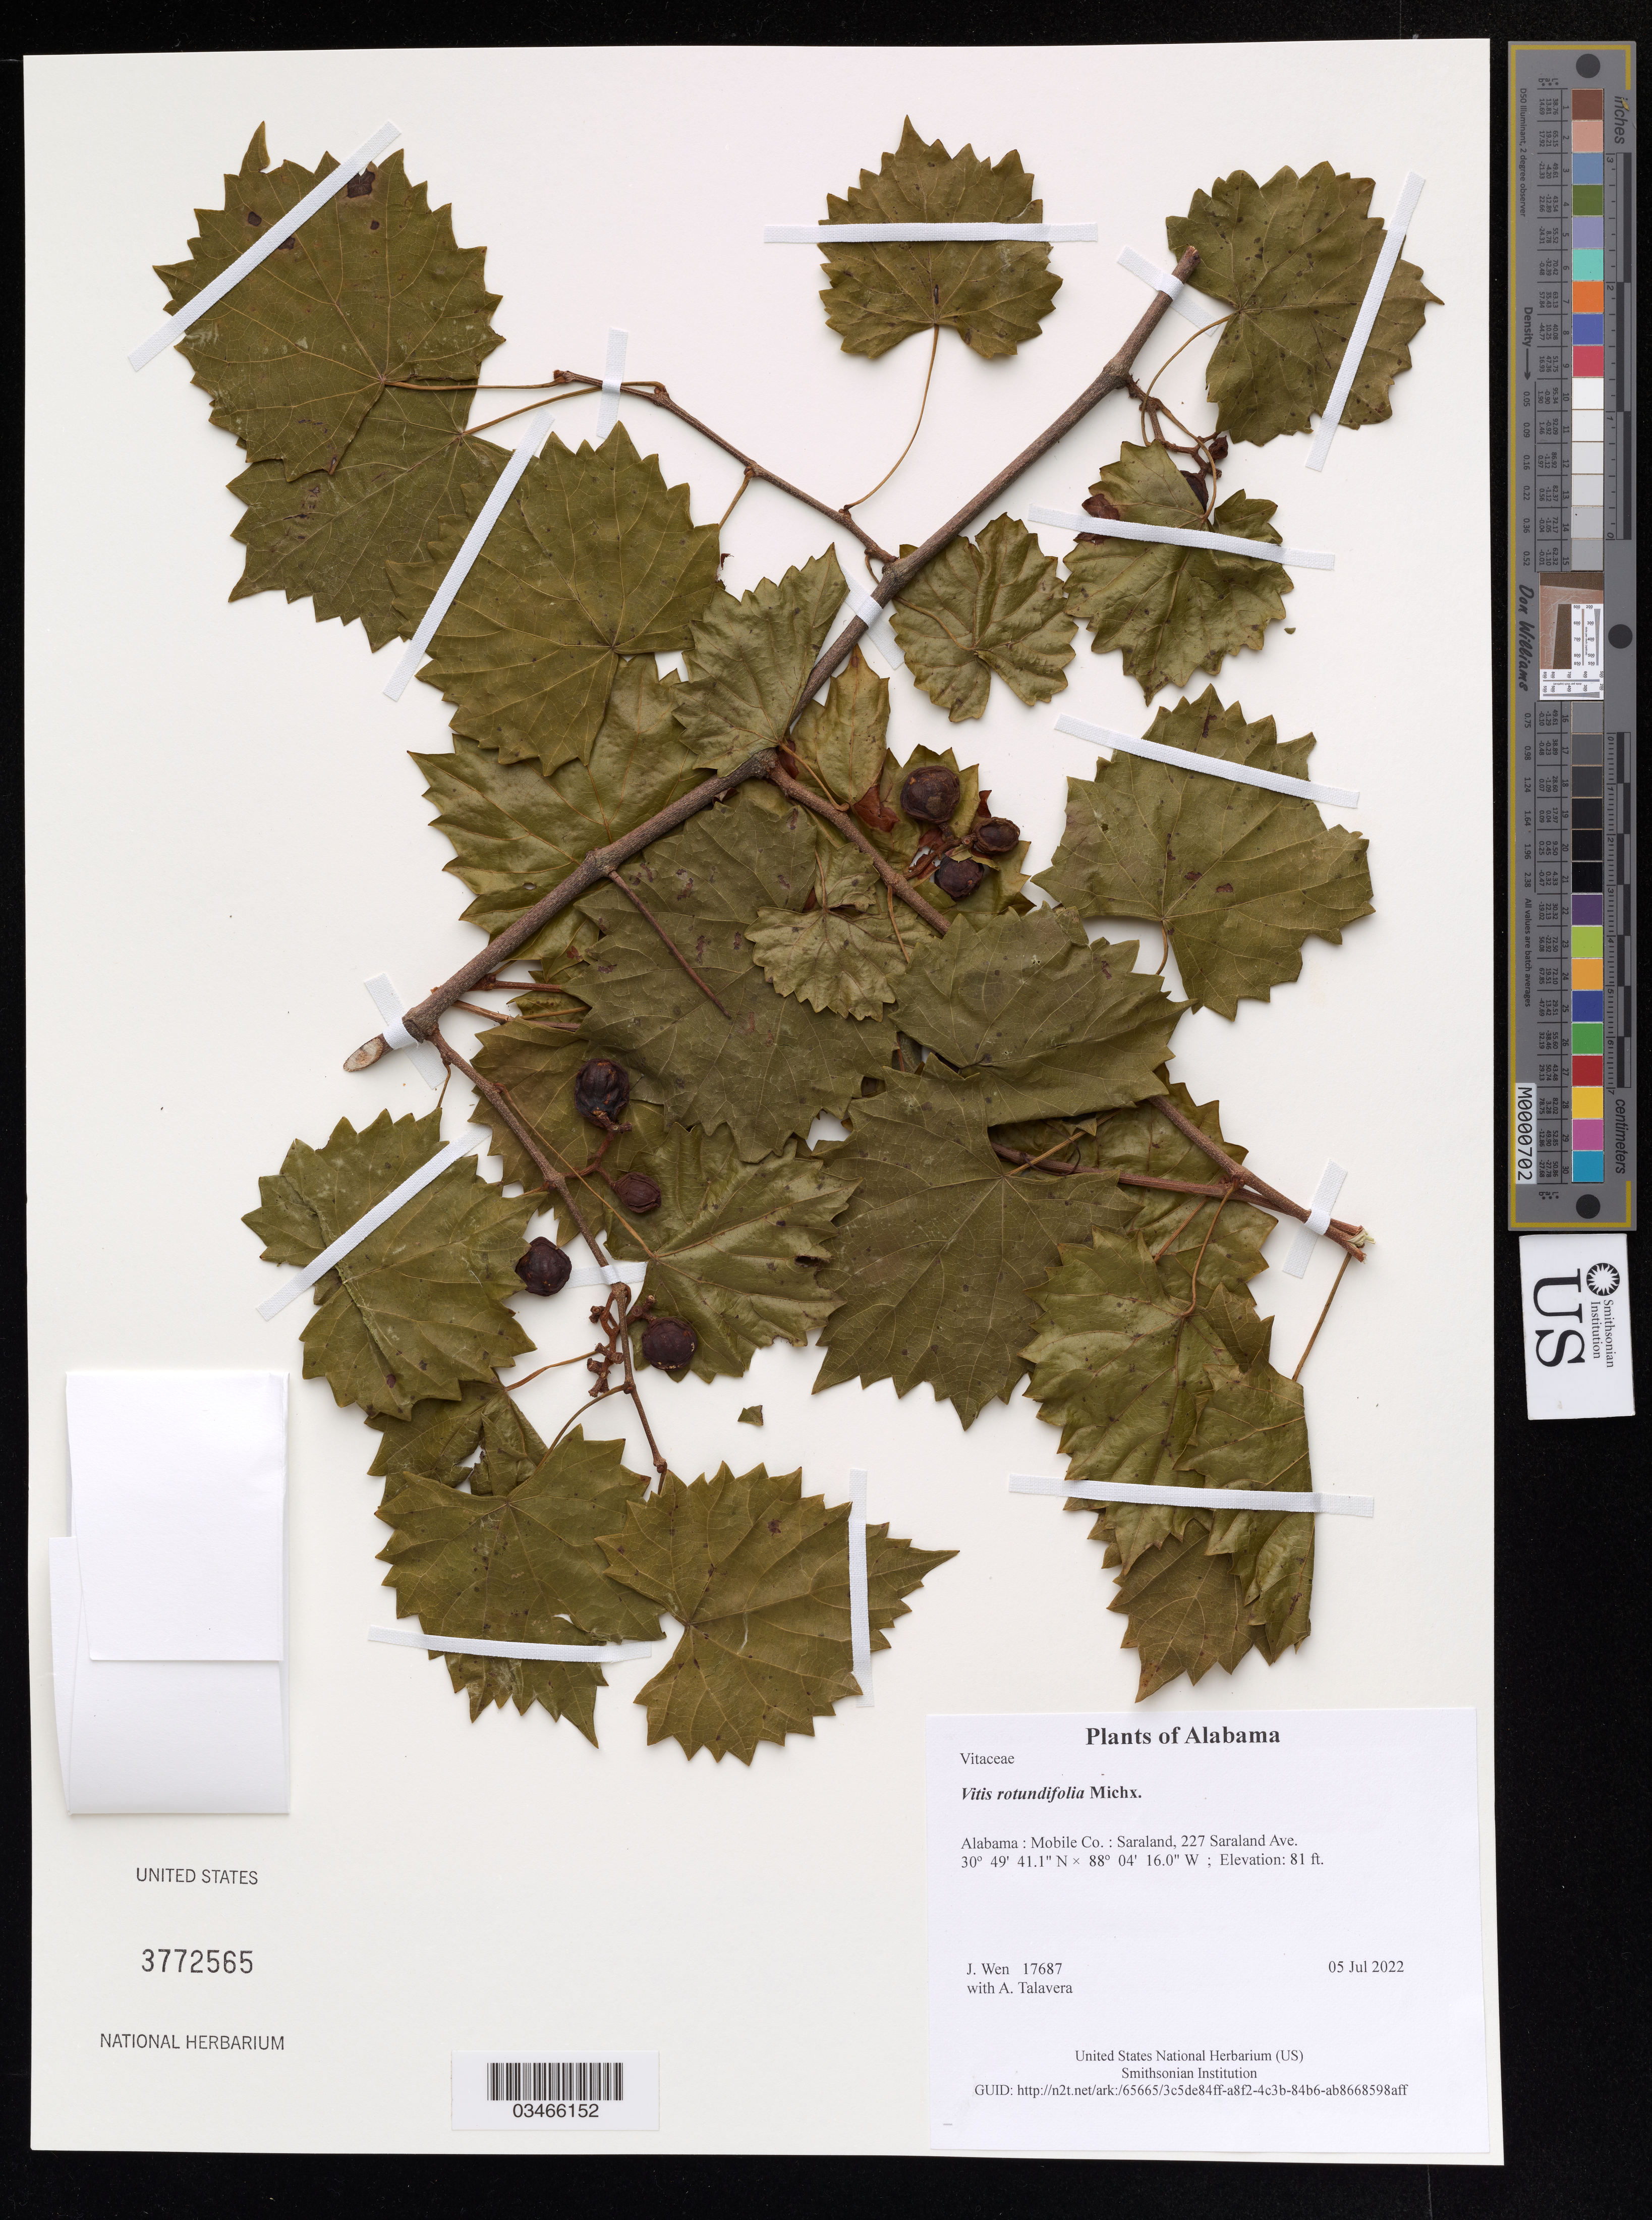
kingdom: Plantae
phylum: Tracheophyta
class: Magnoliopsida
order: Vitales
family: Vitaceae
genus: Vitis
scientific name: Vitis rotundifolia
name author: Michx.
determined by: Wen, Jun, (BOT), Smithsonian Institution - National Museum of Natural History (UNITED STATES)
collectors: J. Wen & A. Talavera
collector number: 17687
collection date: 2022-07-05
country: United States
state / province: Alabama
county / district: Mobile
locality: Saraland, 227 Saraland Ave.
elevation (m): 25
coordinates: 30 49.685 N, 88 04.266 W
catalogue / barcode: US 3772565